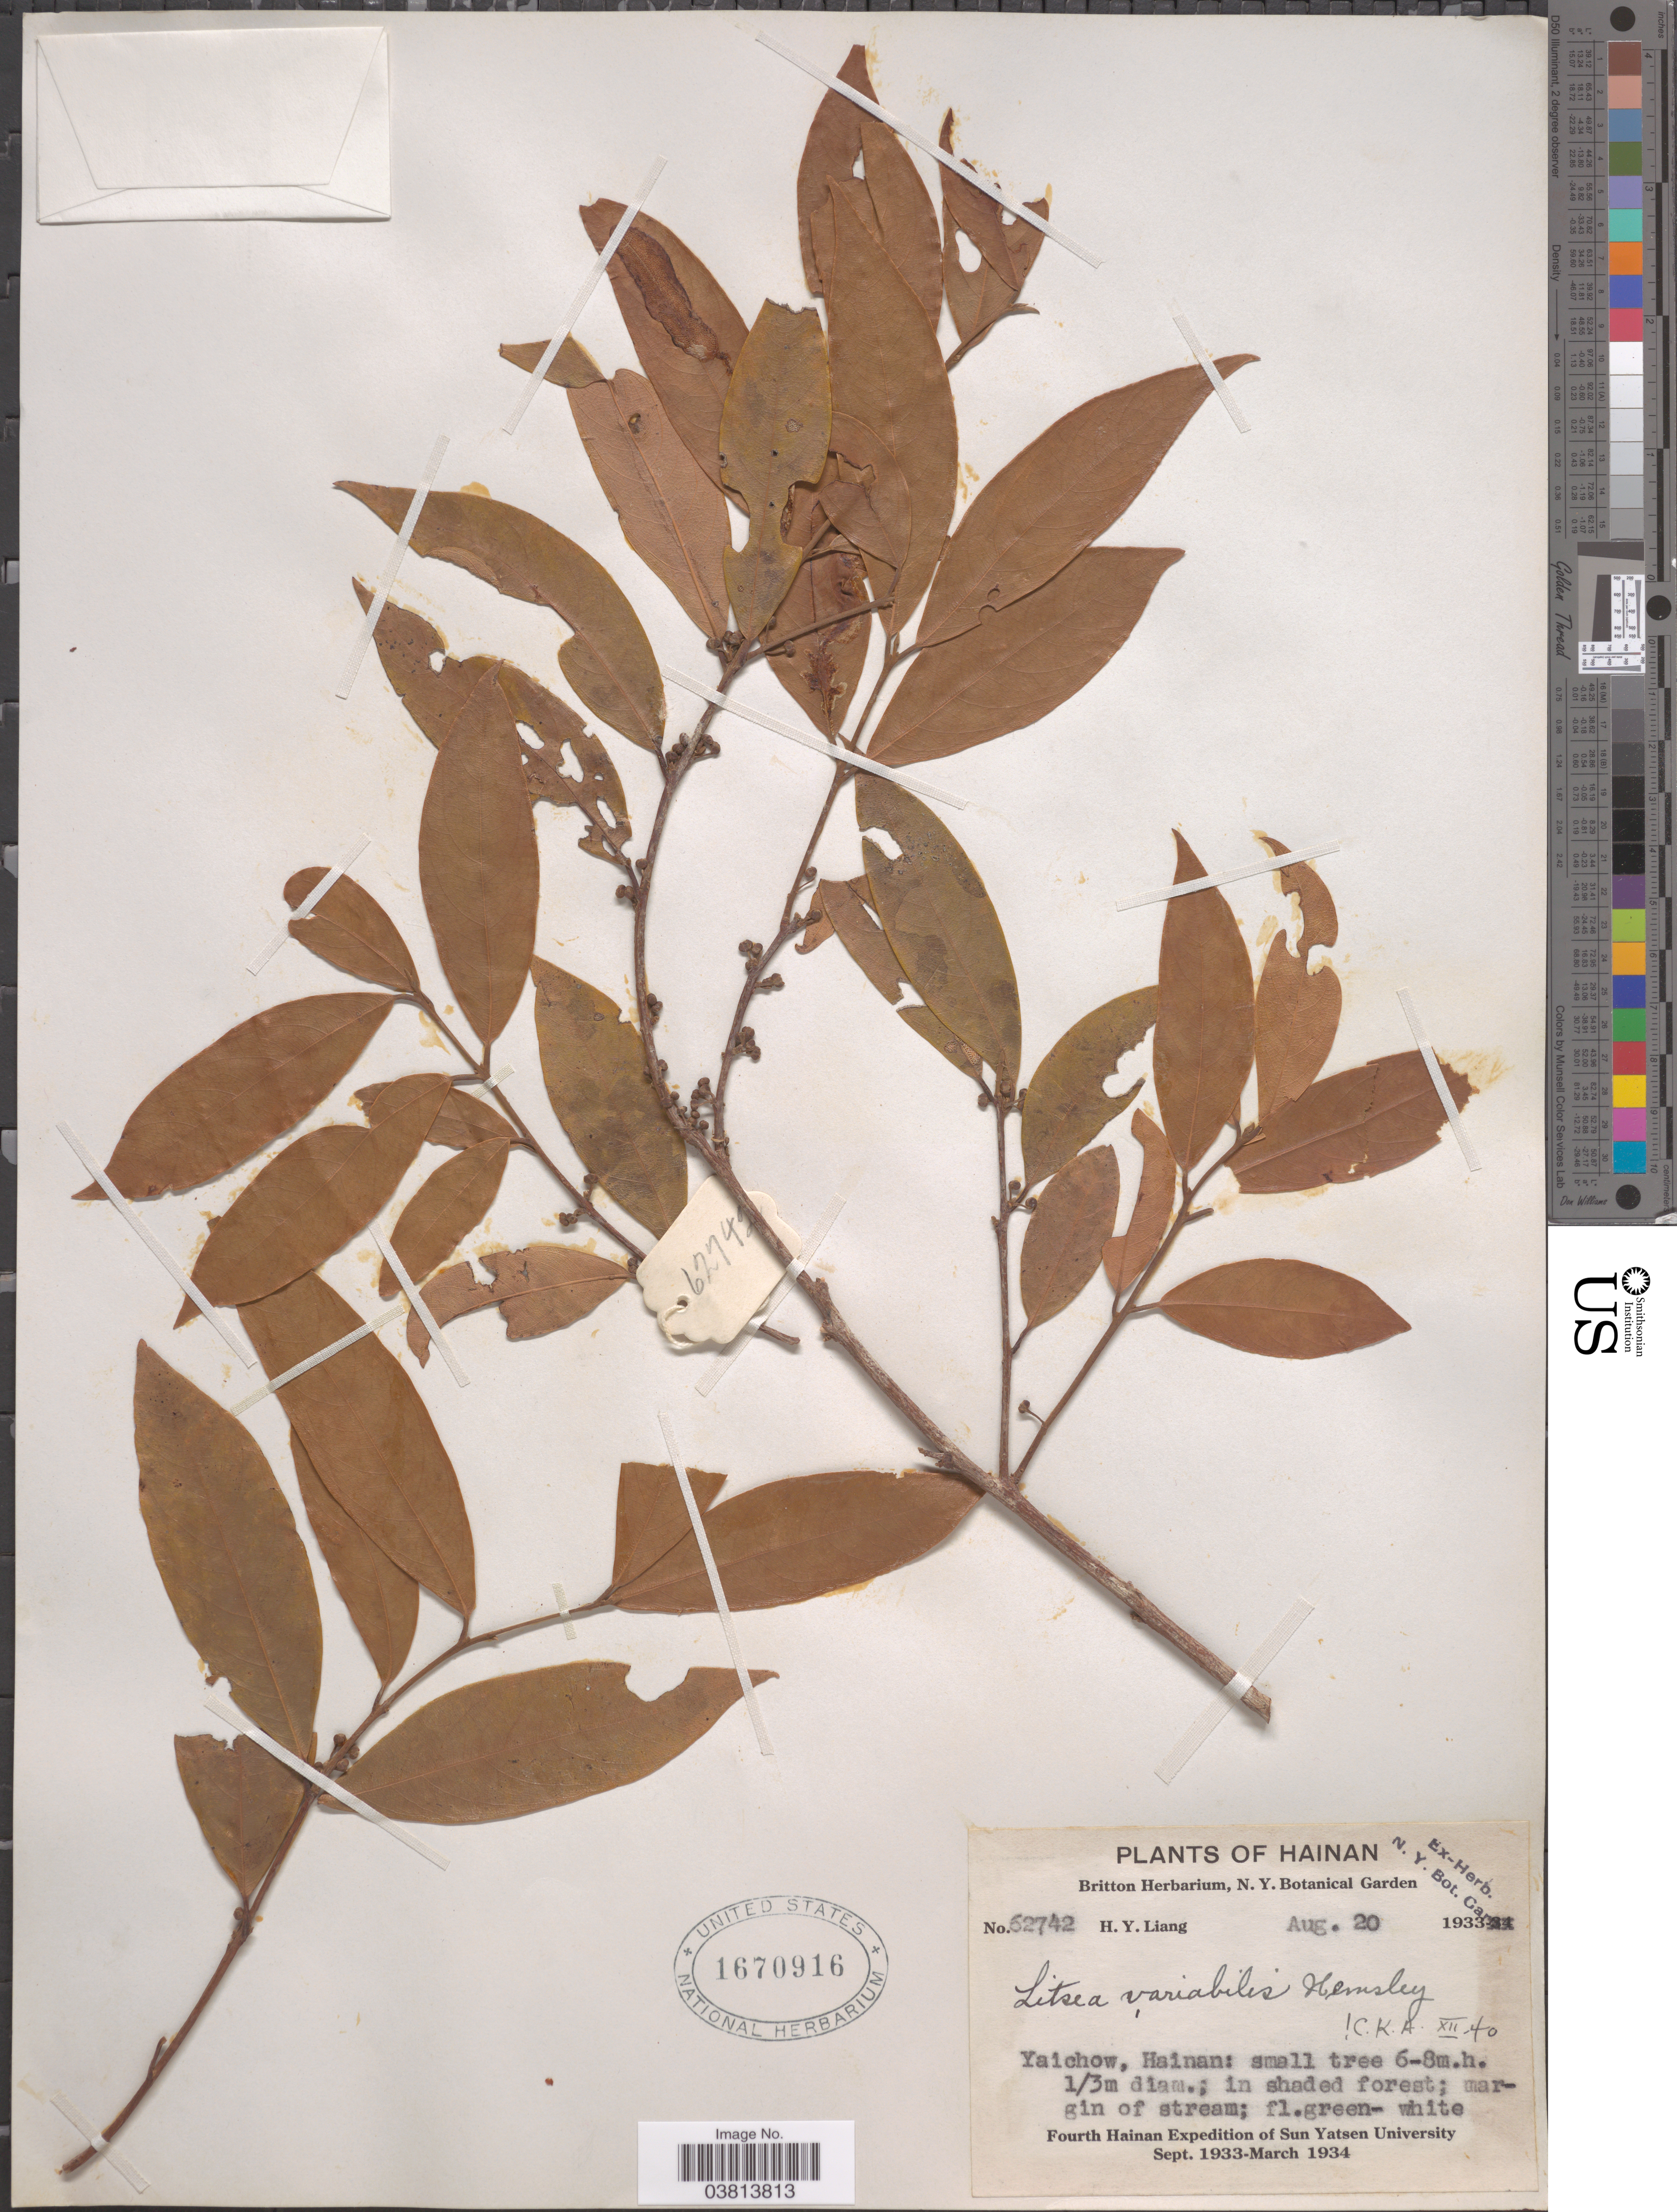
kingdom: Plantae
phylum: Tracheophyta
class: Magnoliopsida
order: Laurales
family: Lauraceae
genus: Litsea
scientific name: Litsea variabilis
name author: Hemsl.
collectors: H. Y. Liang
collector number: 62742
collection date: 1933-08-20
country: China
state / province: Hainan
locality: Yaichow.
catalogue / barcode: US 1670916